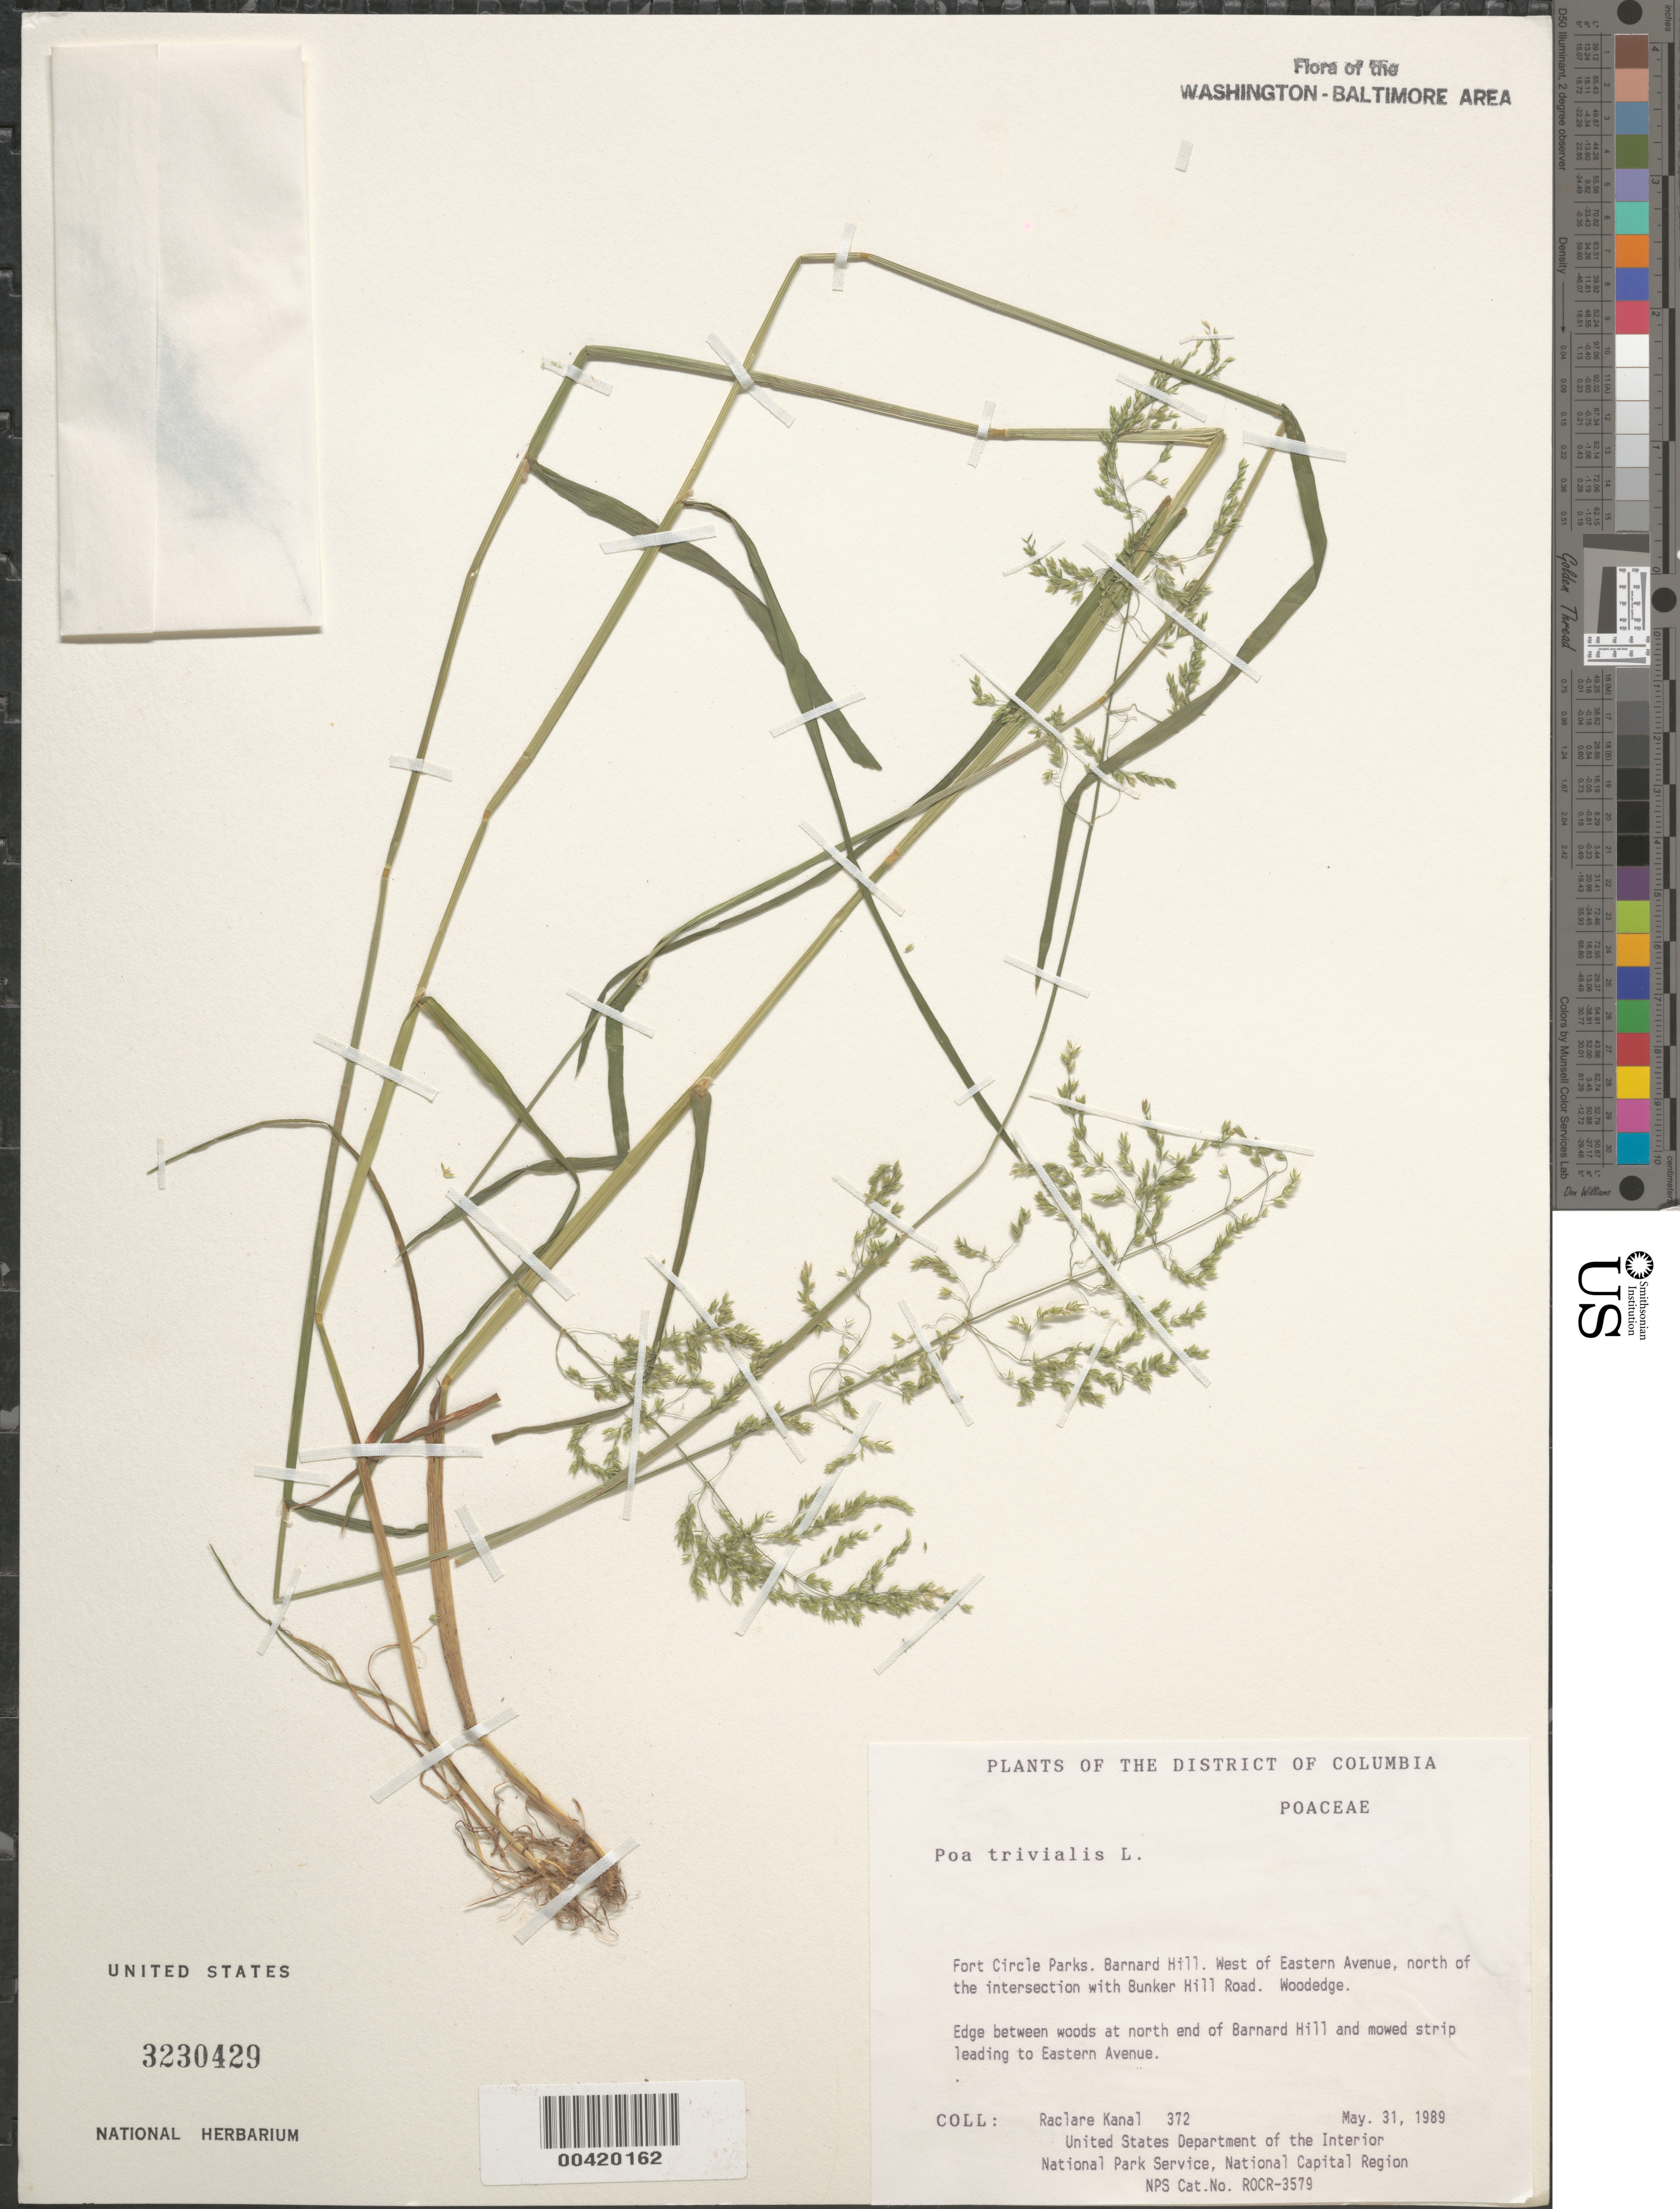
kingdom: Plantae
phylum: Tracheophyta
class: Liliopsida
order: Poales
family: Poaceae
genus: Poa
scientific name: Poa trivialis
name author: L.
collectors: R. Kanal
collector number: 372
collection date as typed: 31 May 1989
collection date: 1989-05-31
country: United States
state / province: District of Columbia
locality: Fort Circle Parks, Barnard Hill, W of Eastern Ave, N of Bunker Hill intersection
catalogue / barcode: US 3230429